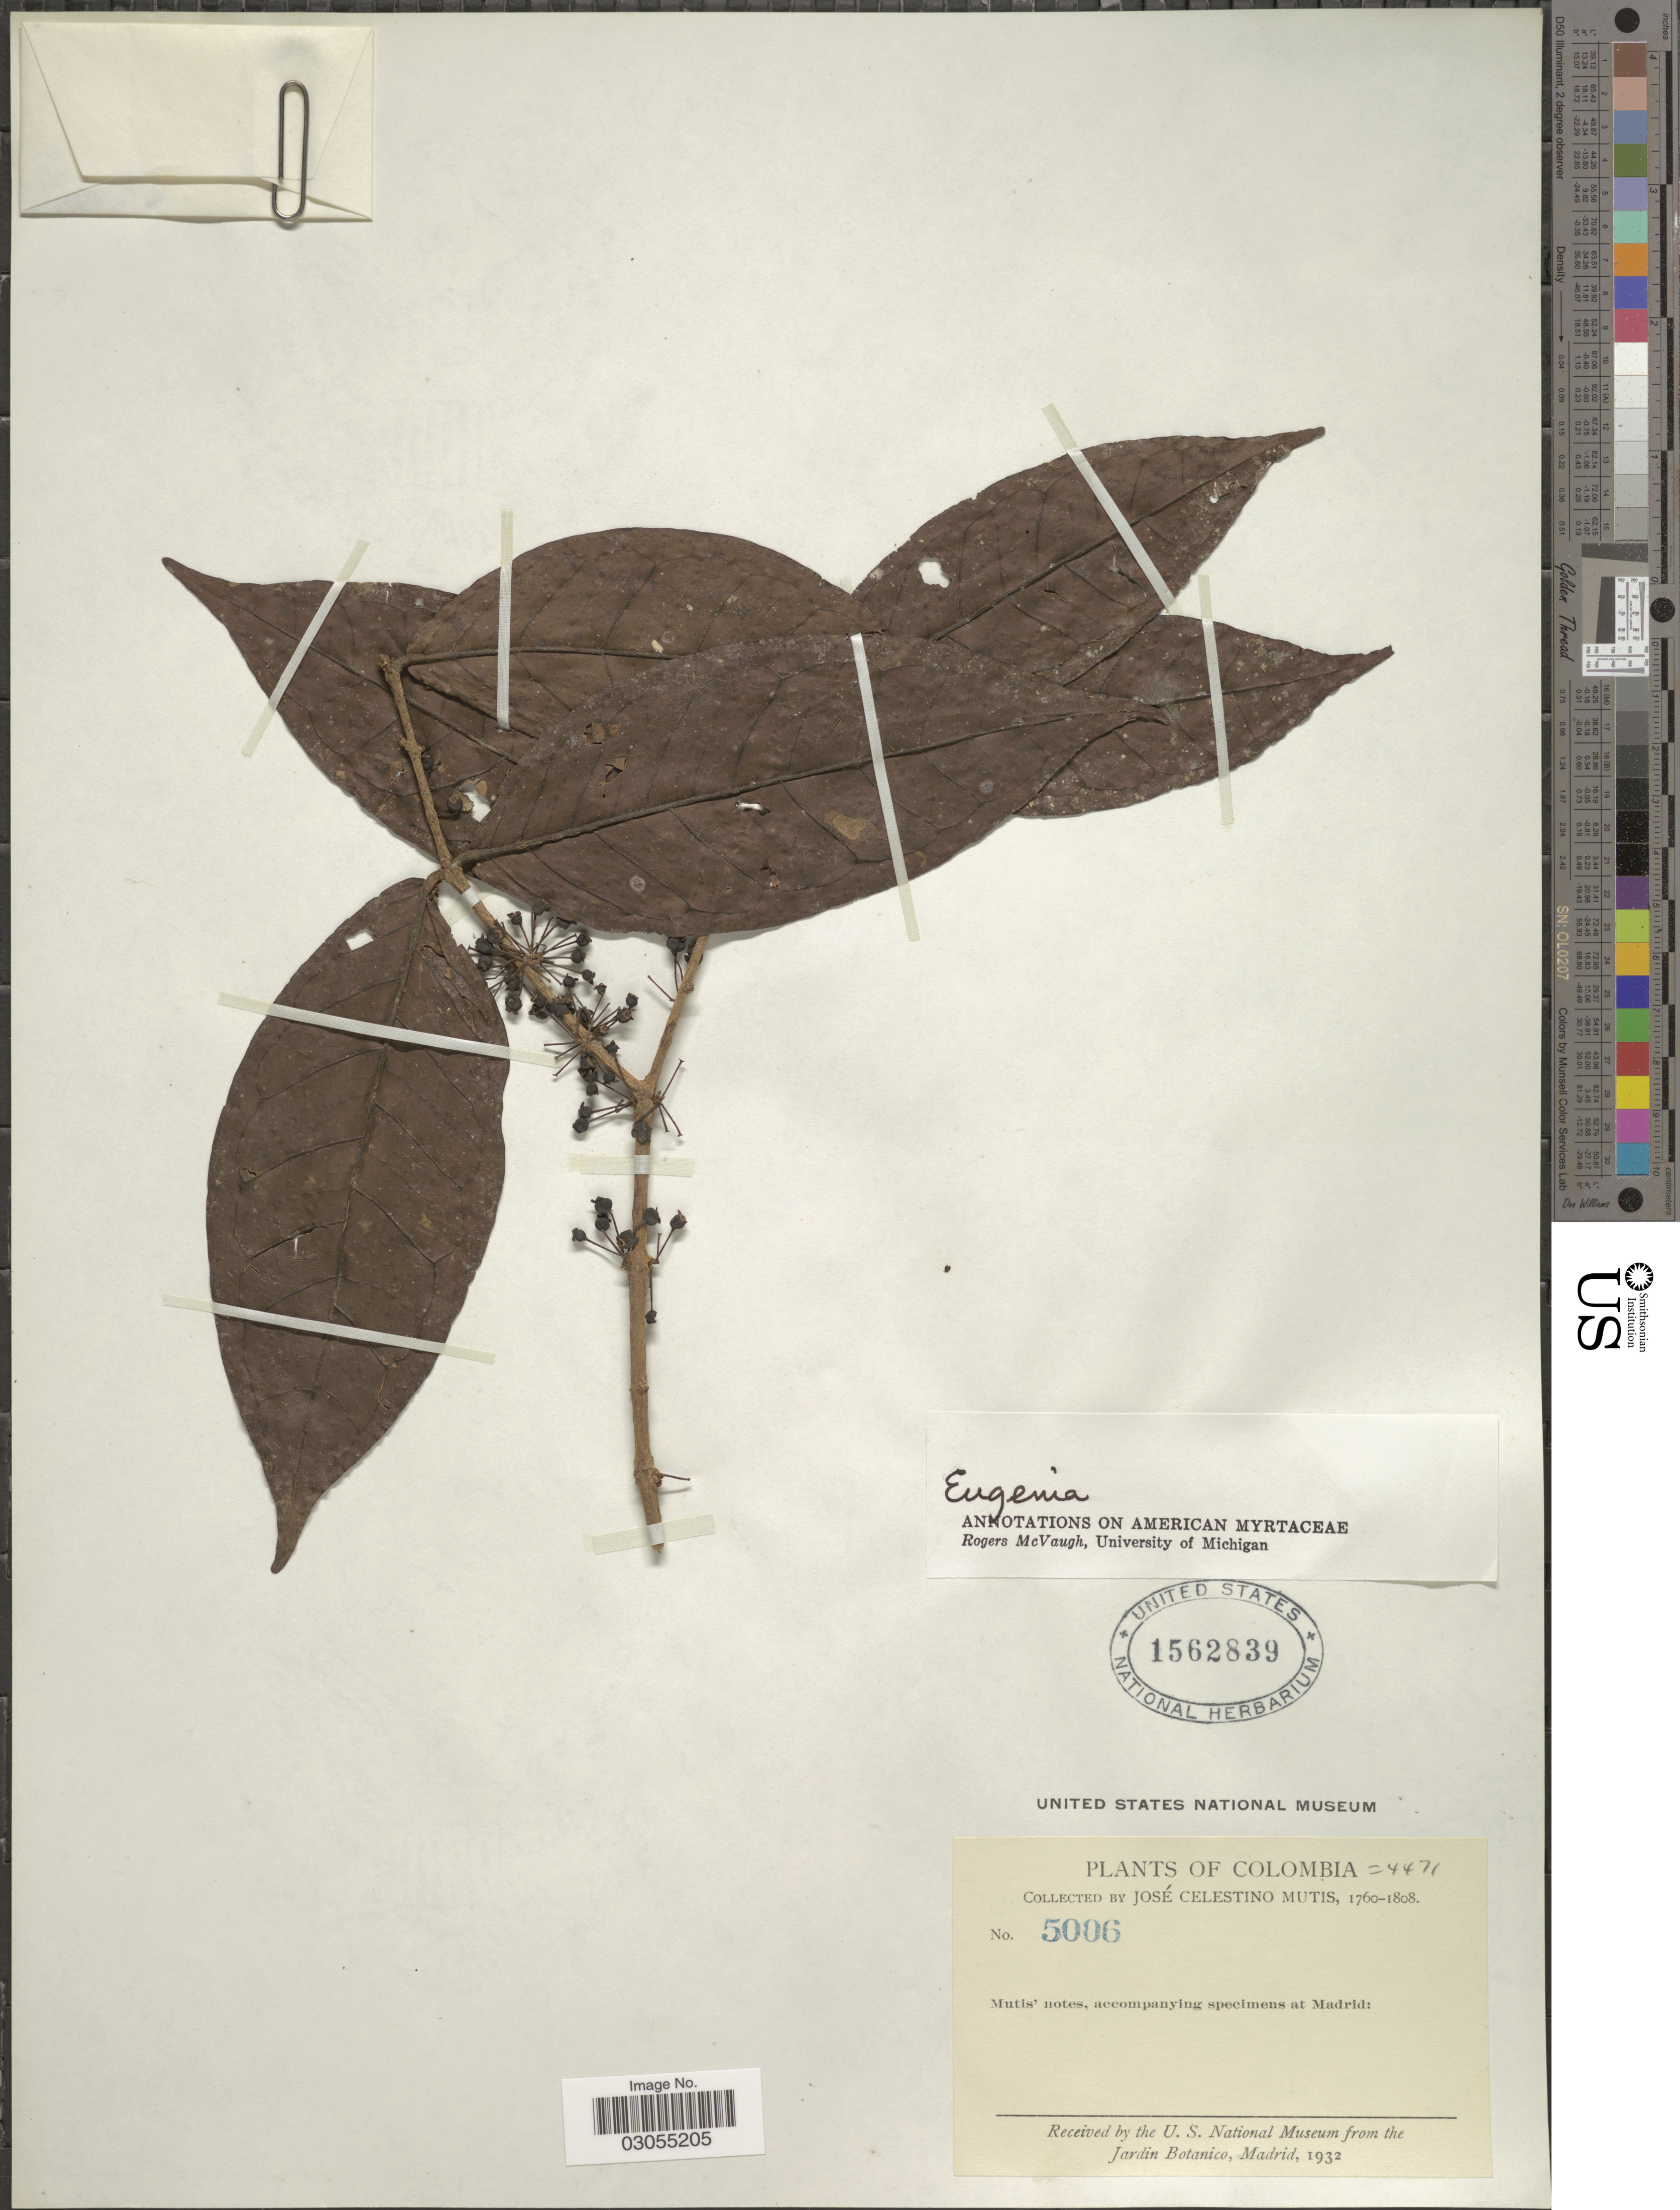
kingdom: Plantae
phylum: Tracheophyta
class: Magnoliopsida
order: Myrtales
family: Myrtaceae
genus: Eugenia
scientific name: Eugenia sp.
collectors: J. C. B. Mutis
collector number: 5006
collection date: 1760/1808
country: Colombia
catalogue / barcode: US 1562839